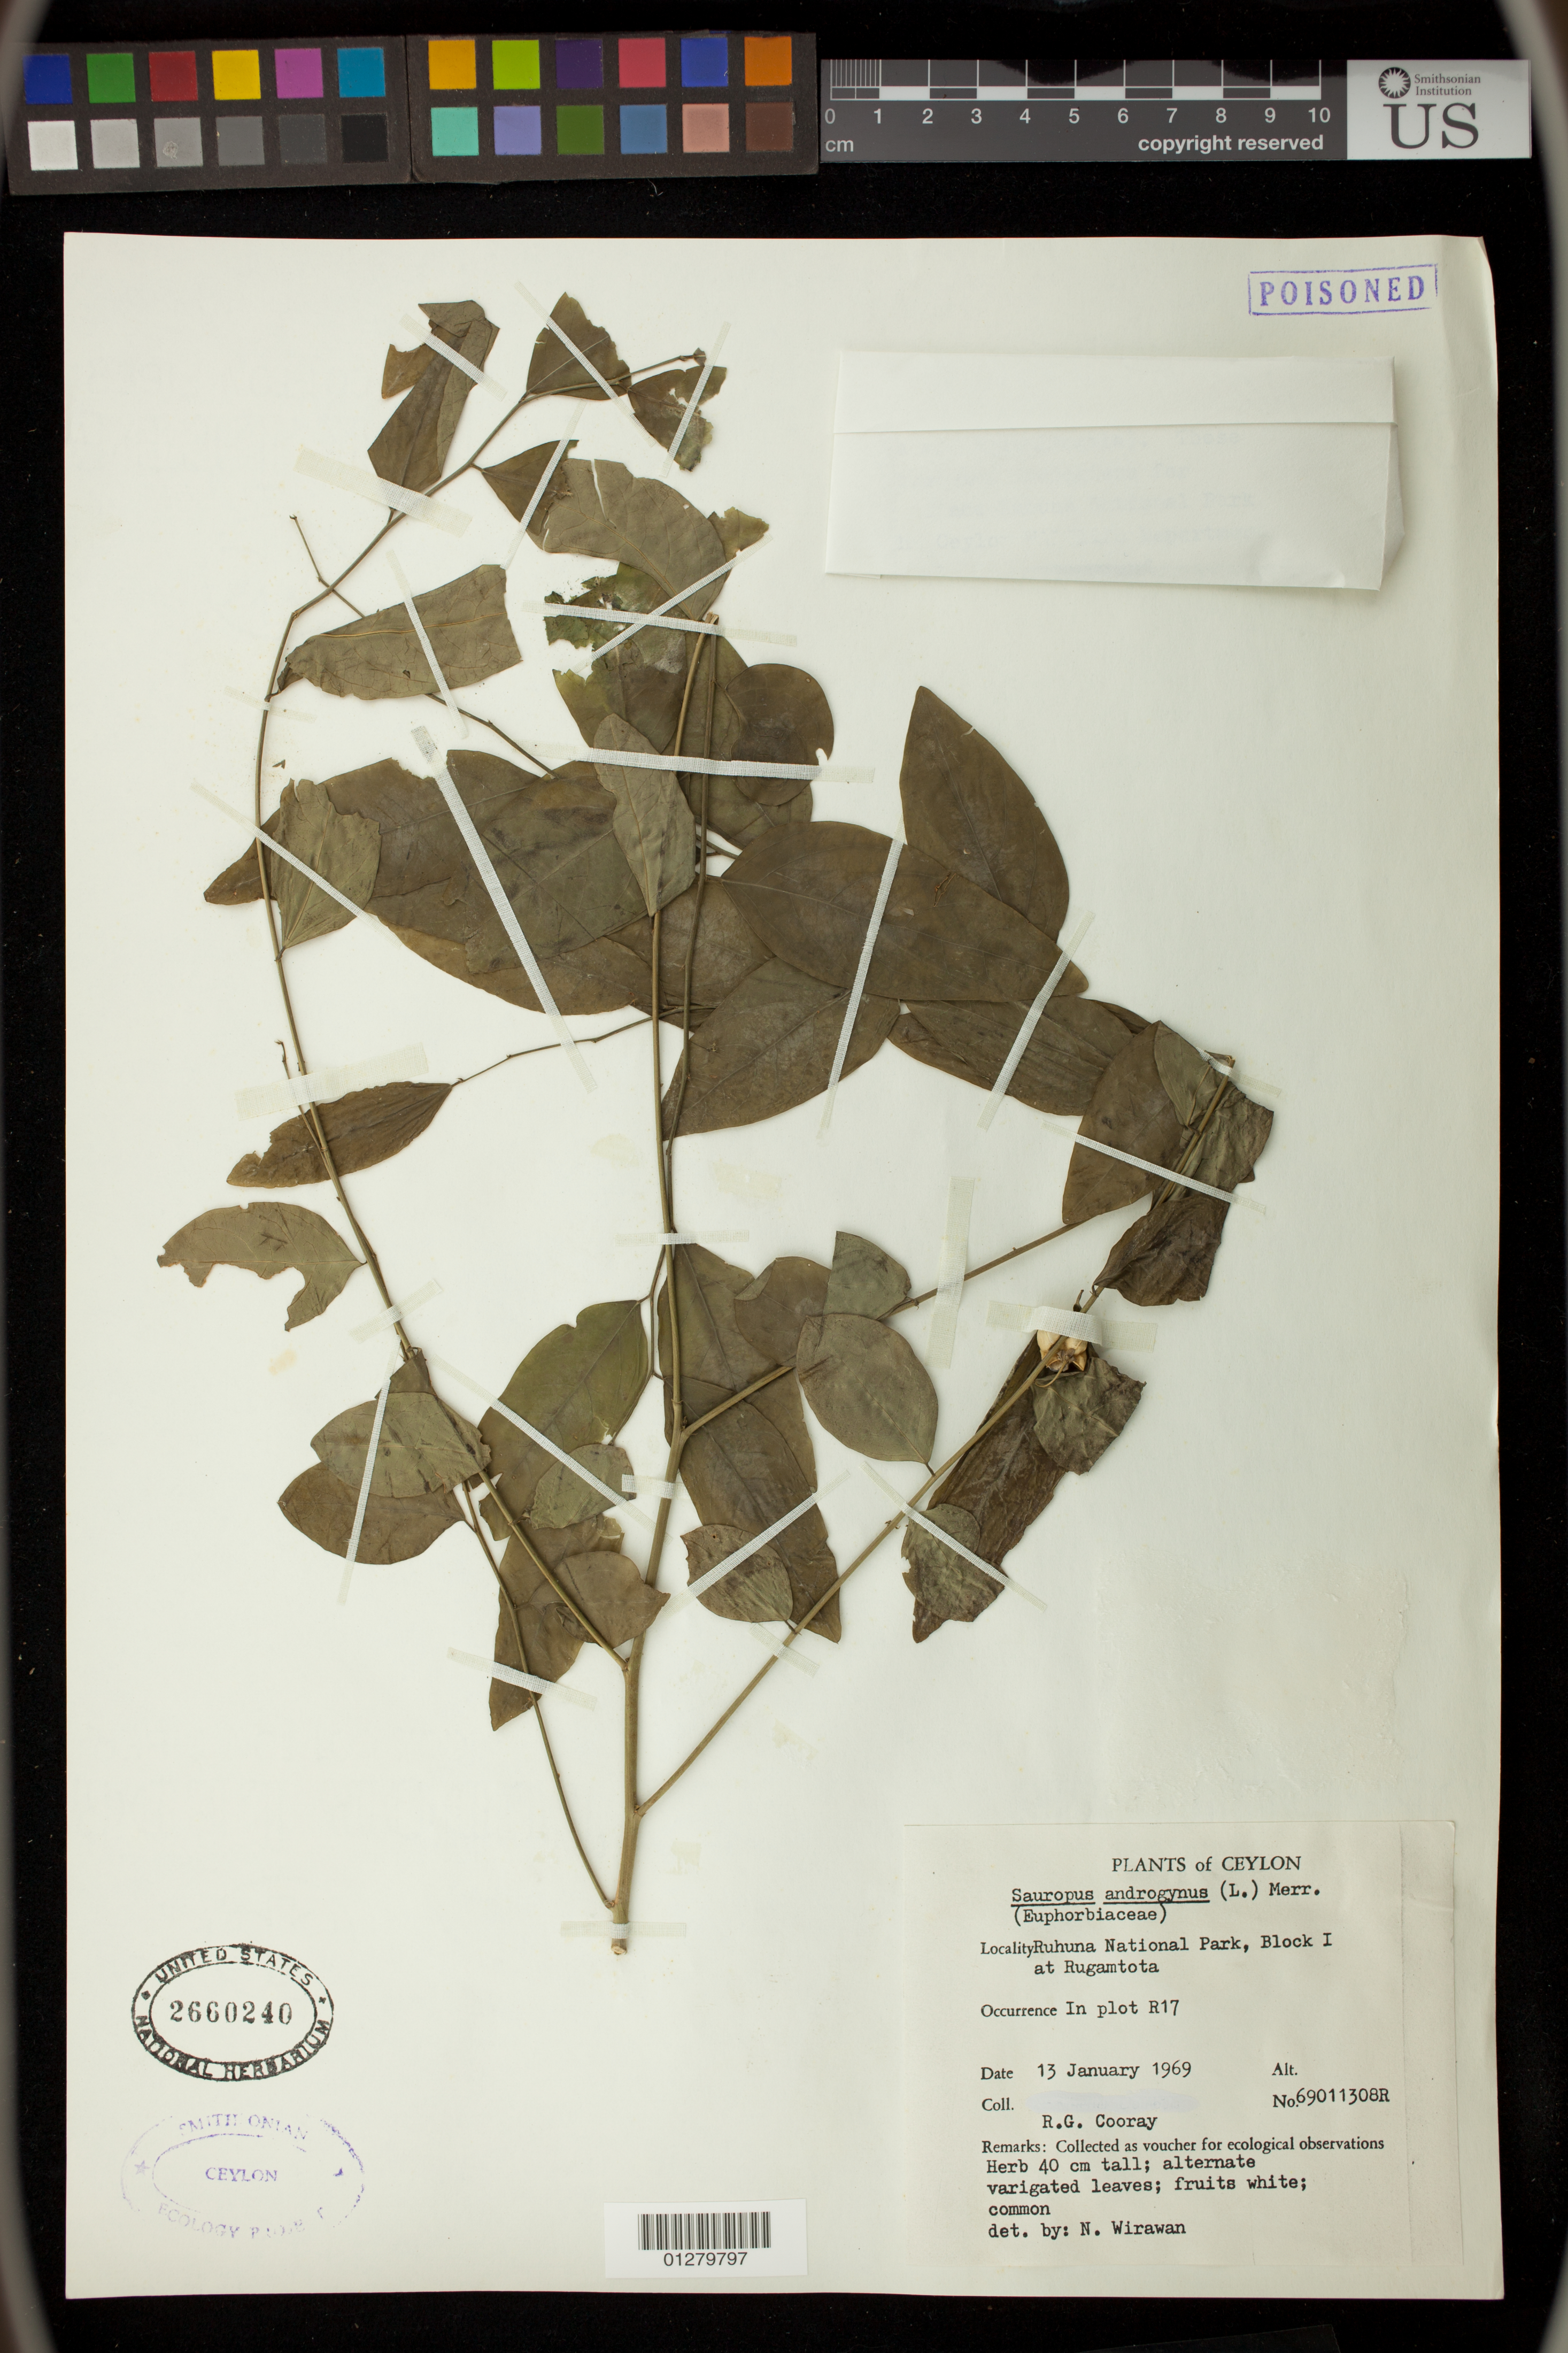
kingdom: Plantae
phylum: Tracheophyta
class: Magnoliopsida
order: Malpighiales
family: Phyllanthaceae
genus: Sauropus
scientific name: Sauropus androgynus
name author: (L.) Merr.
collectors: R. Cooray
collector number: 69011308R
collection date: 1969-01-13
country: Sri Lanka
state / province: Southern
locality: Ruhuna National Park, Block I at Rugamtota.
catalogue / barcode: US 2660240